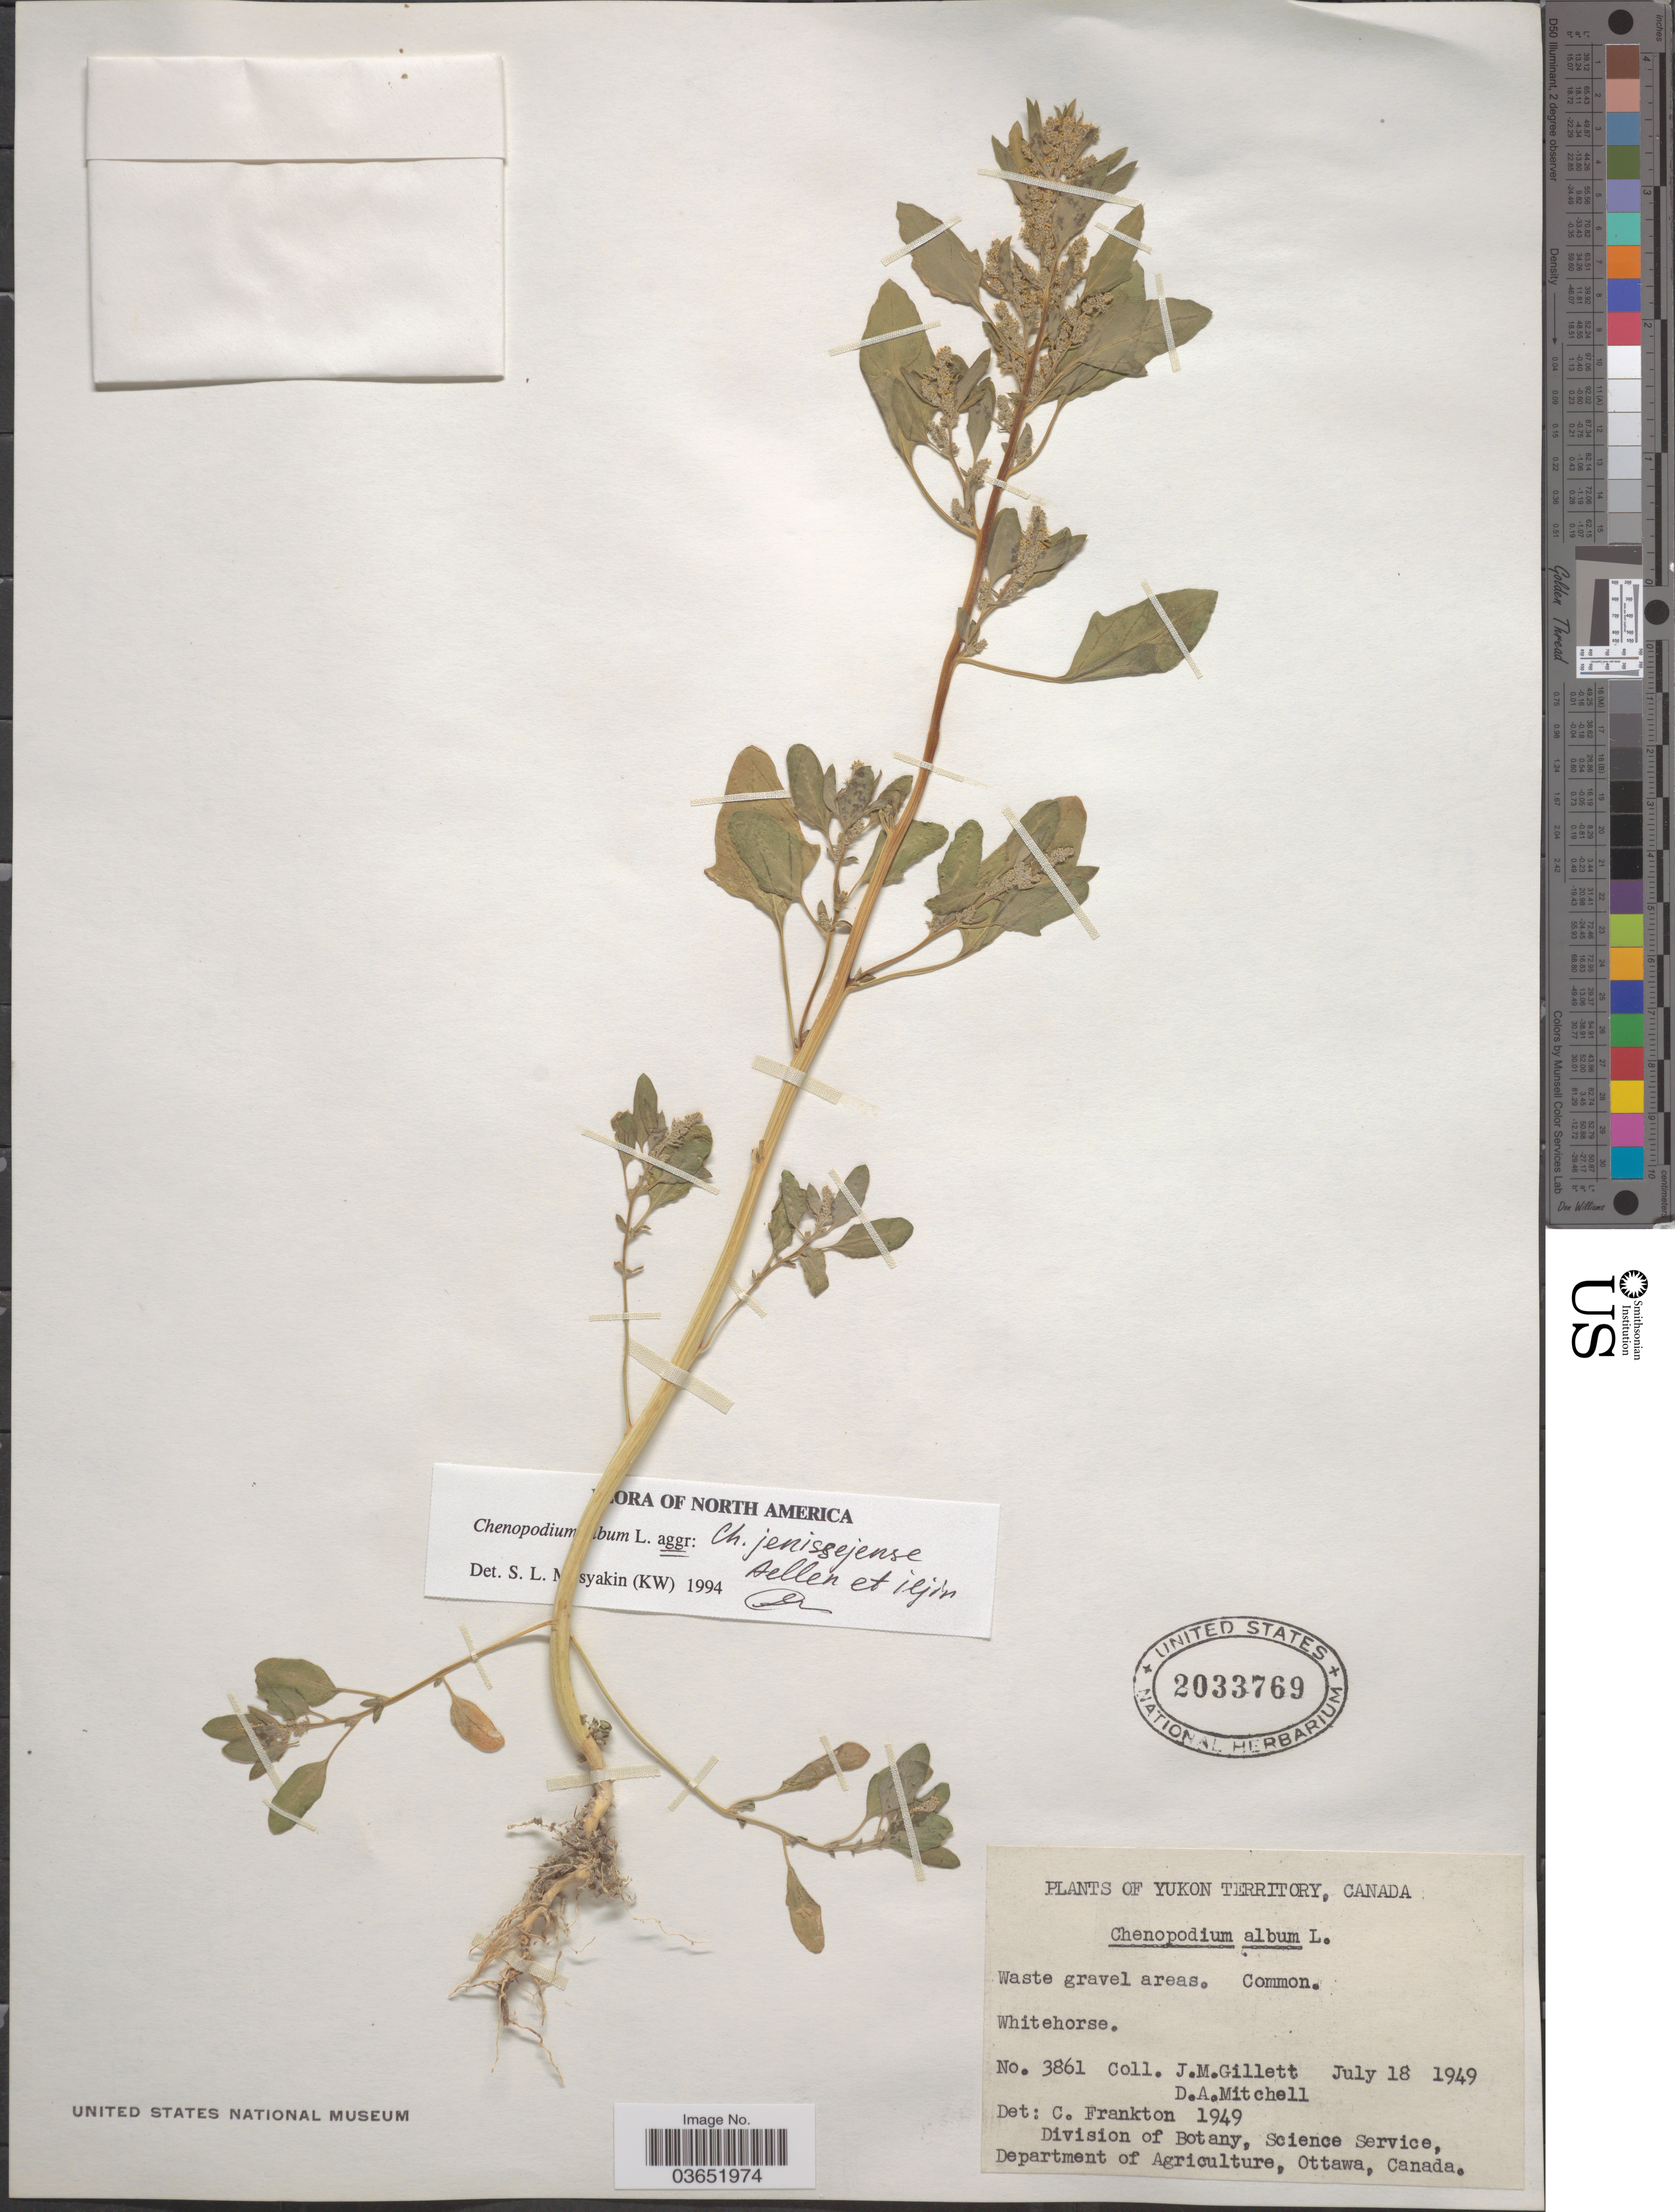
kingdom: Plantae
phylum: Tracheophyta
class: Magnoliopsida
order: Caryophyllales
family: Amaranthaceae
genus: Chenopodium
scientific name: Chenopodium album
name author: L.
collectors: J. M. Gillett & D. Mitchell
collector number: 3861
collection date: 1949-07-18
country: Canada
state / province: Yukon Territory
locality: Whitehorse.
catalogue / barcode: US 2033769